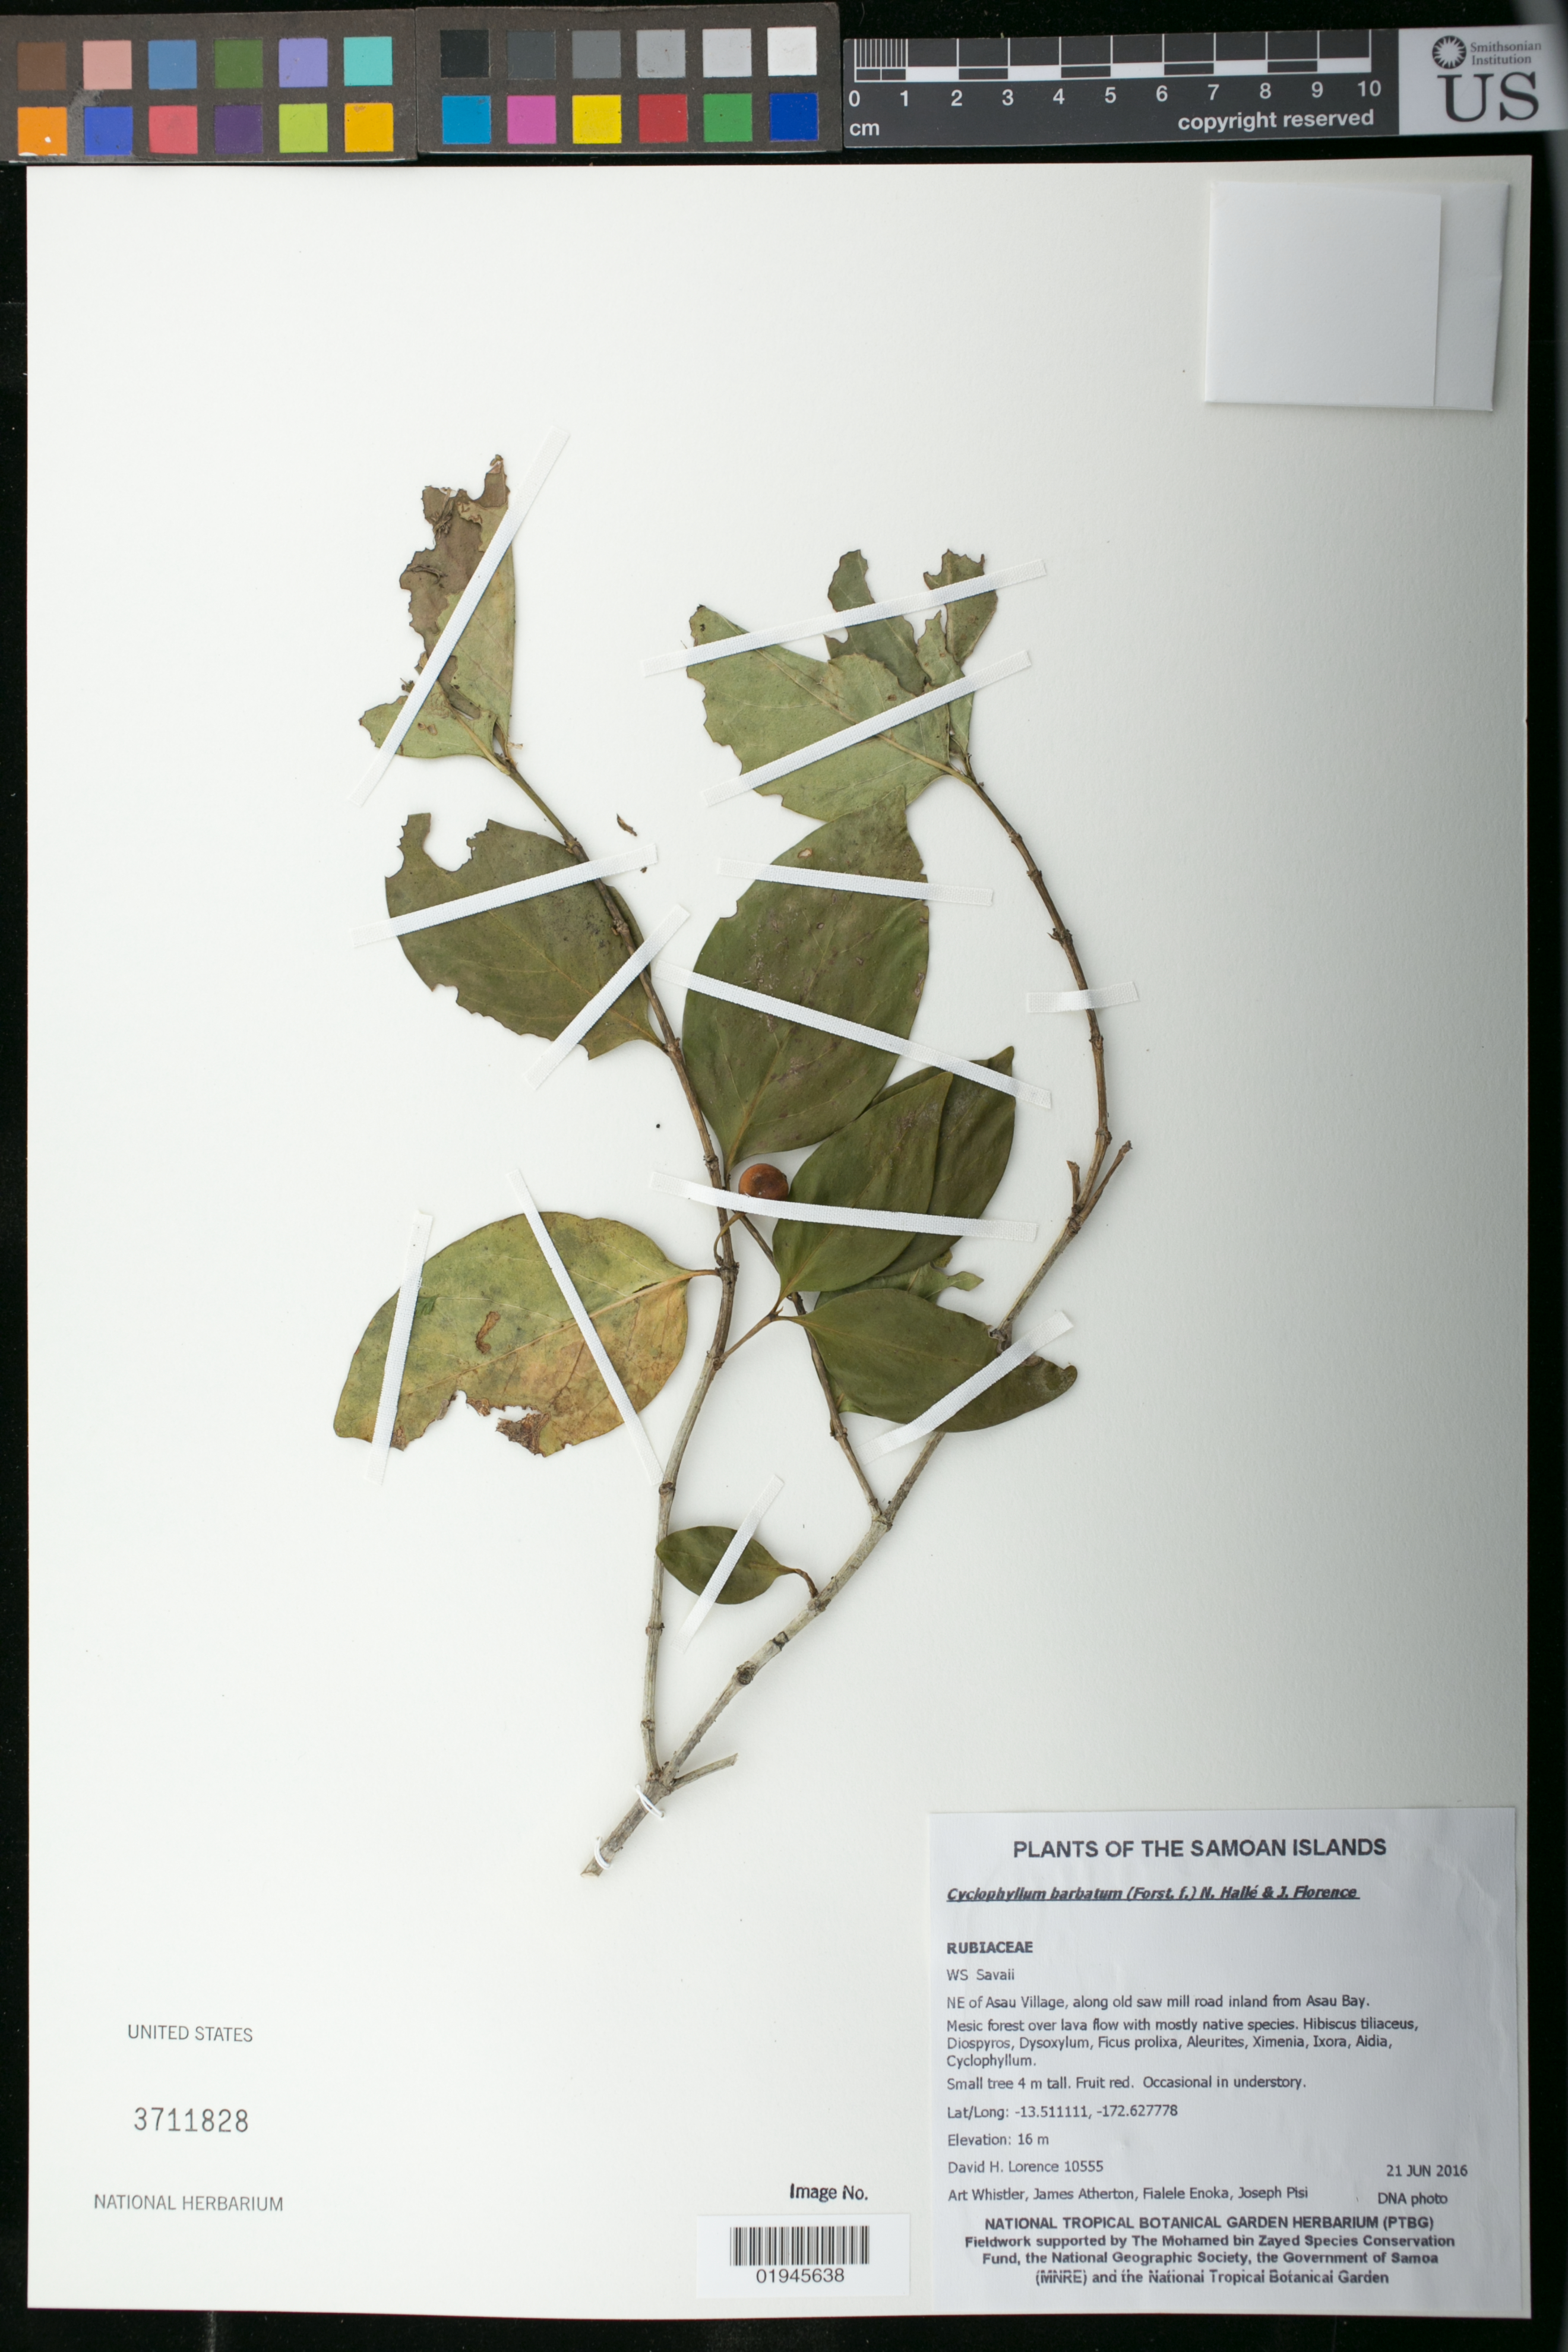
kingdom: Plantae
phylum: Tracheophyta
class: Magnoliopsida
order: Gentianales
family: Rubiaceae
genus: Cyclophyllum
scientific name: Cyclophyllum barbatum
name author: (G. Forst.) N. Hallé & J. Florence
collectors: D. Lorence, A. Whistler, J. Atherton, F. Enoka & J. Pisi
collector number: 10555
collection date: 2016-06-21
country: Samoa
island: Savai'i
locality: NE of Asau Village, along old saw mill road inland from Asau Bay.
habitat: Mesic forest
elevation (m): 16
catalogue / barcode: US 3711828